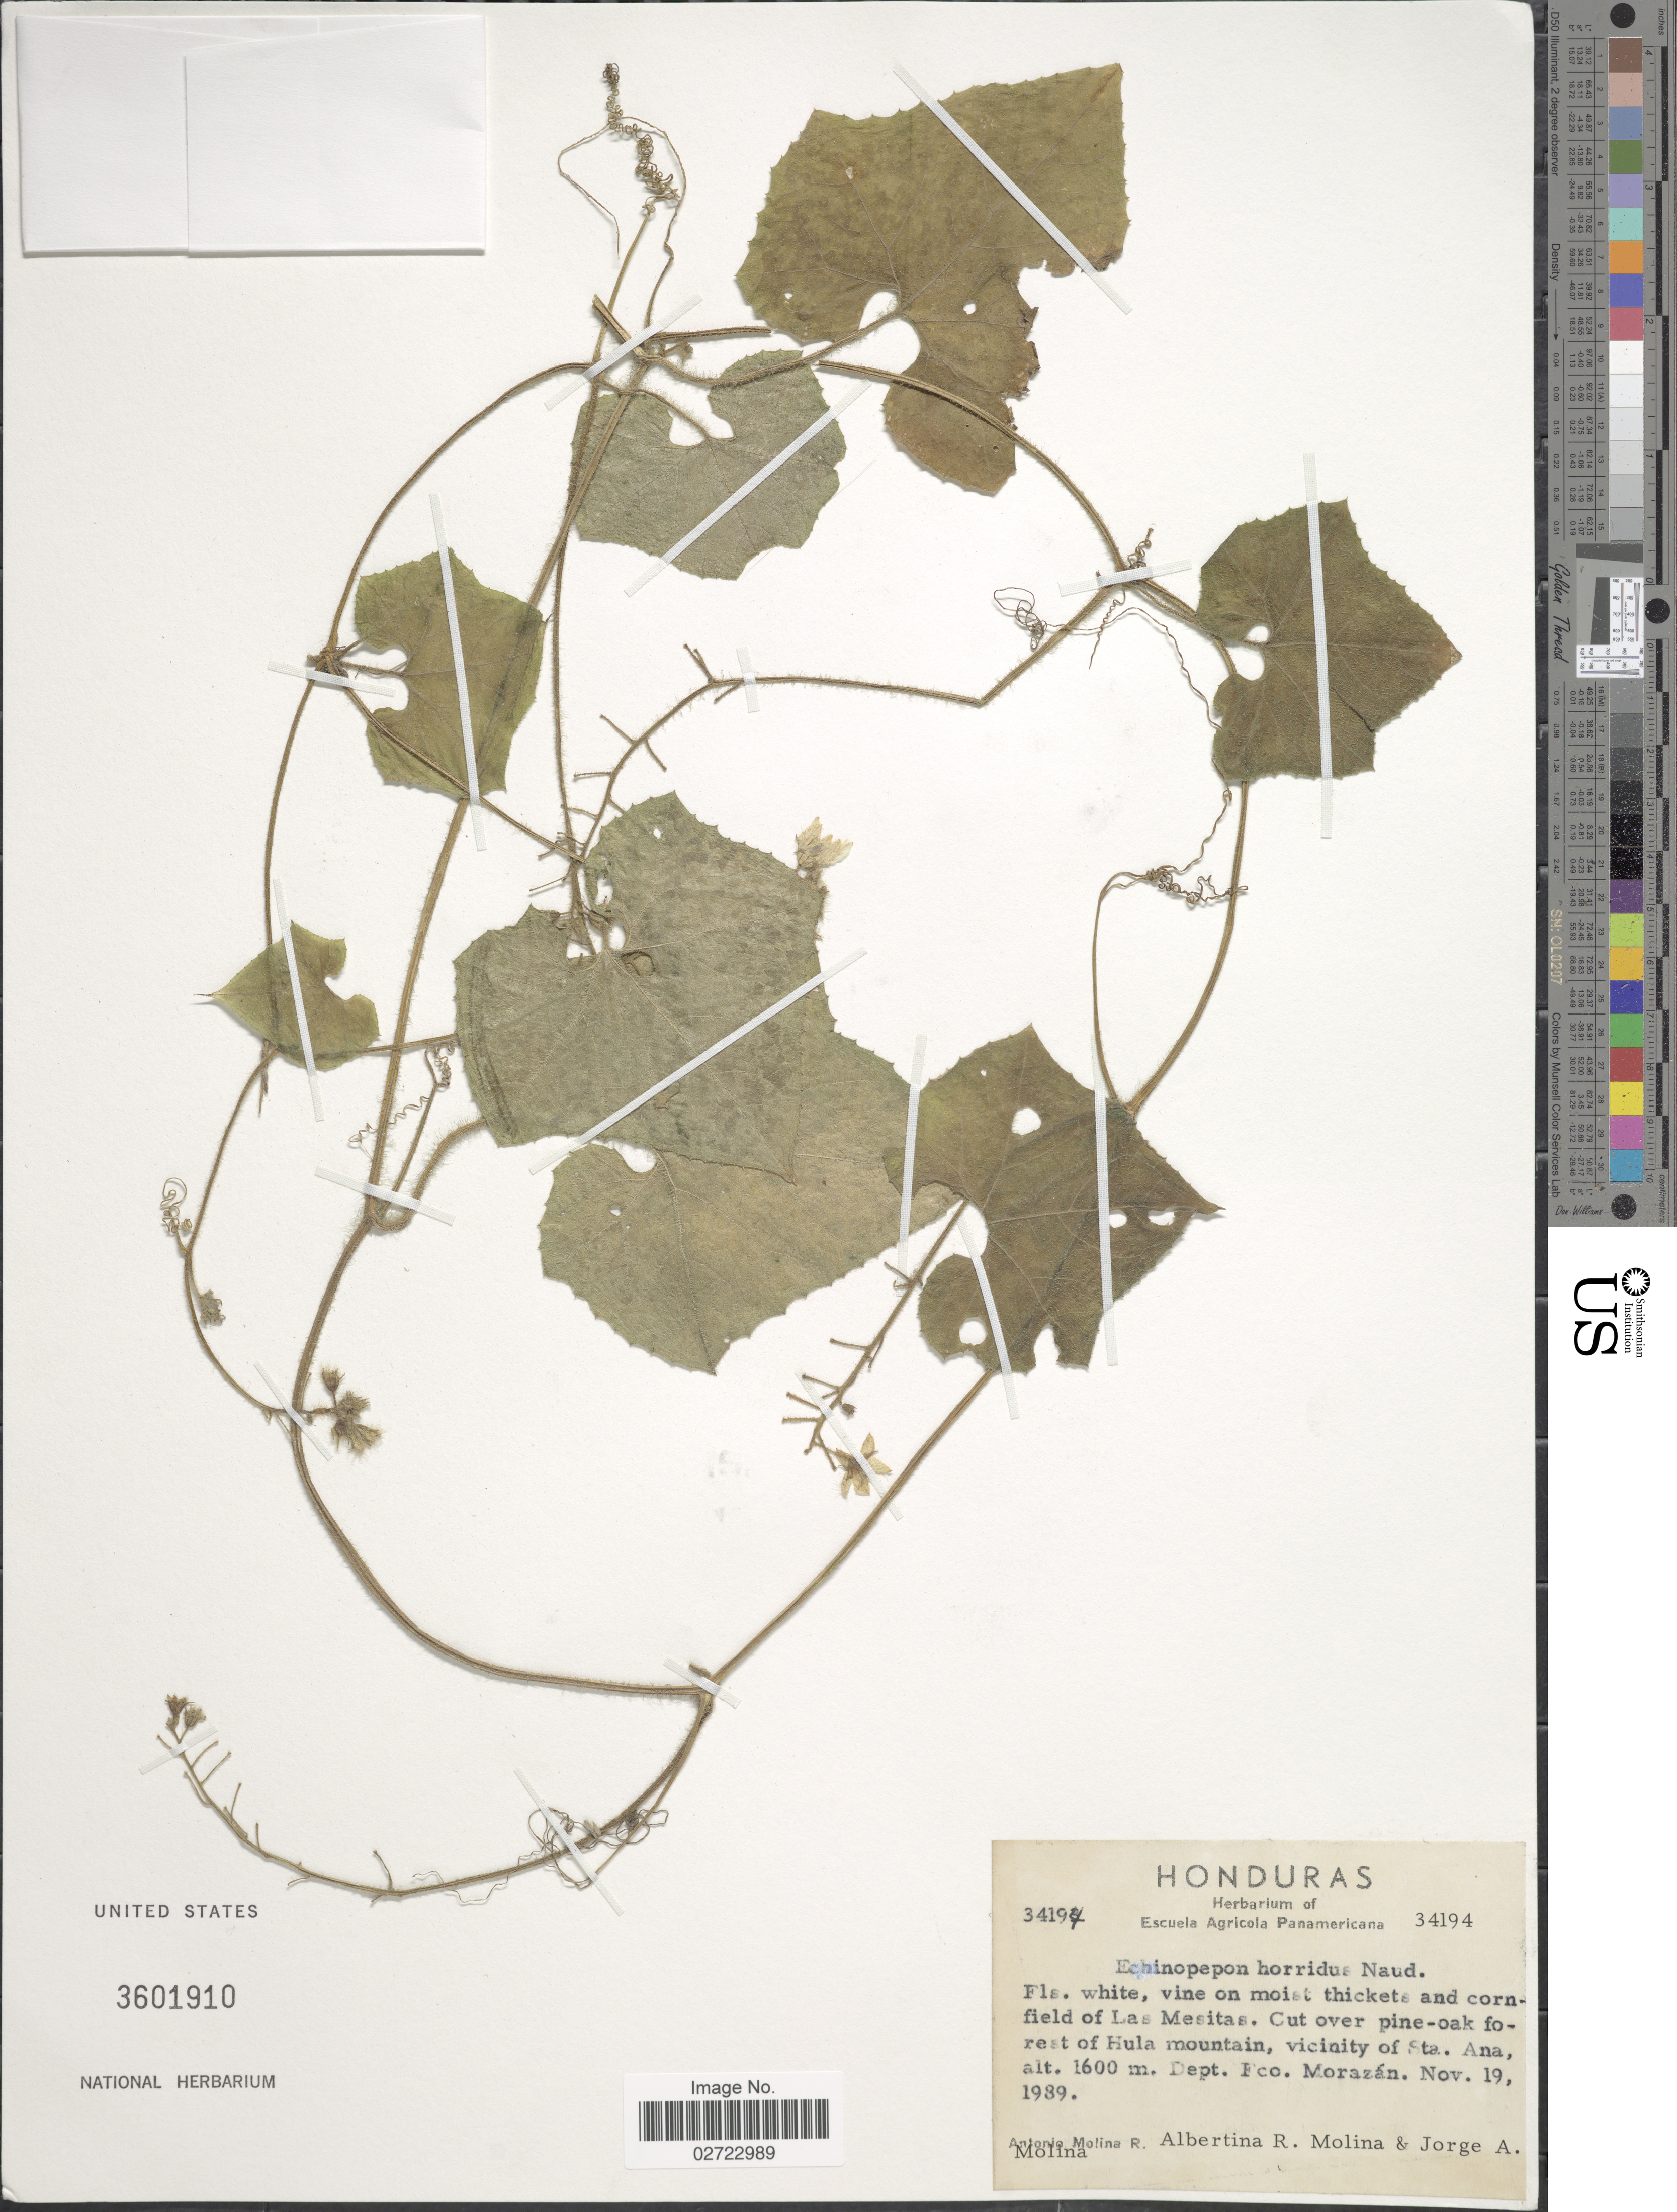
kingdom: Plantae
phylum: Tracheophyta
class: Magnoliopsida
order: Cucurbitales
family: Cucurbitaceae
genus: Echinopepon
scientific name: Echinopepon horridus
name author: Naudin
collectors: A. Molina R., A. R. Molina & J. A. Molina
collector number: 34194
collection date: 1989-11-19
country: Honduras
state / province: Fco. Morazán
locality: On moist thickets and cornfield of Las Mesitas, cut over pine-oak forest of Hula mountain, vicinity of Sta. Ana.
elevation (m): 1600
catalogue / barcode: US 3601910